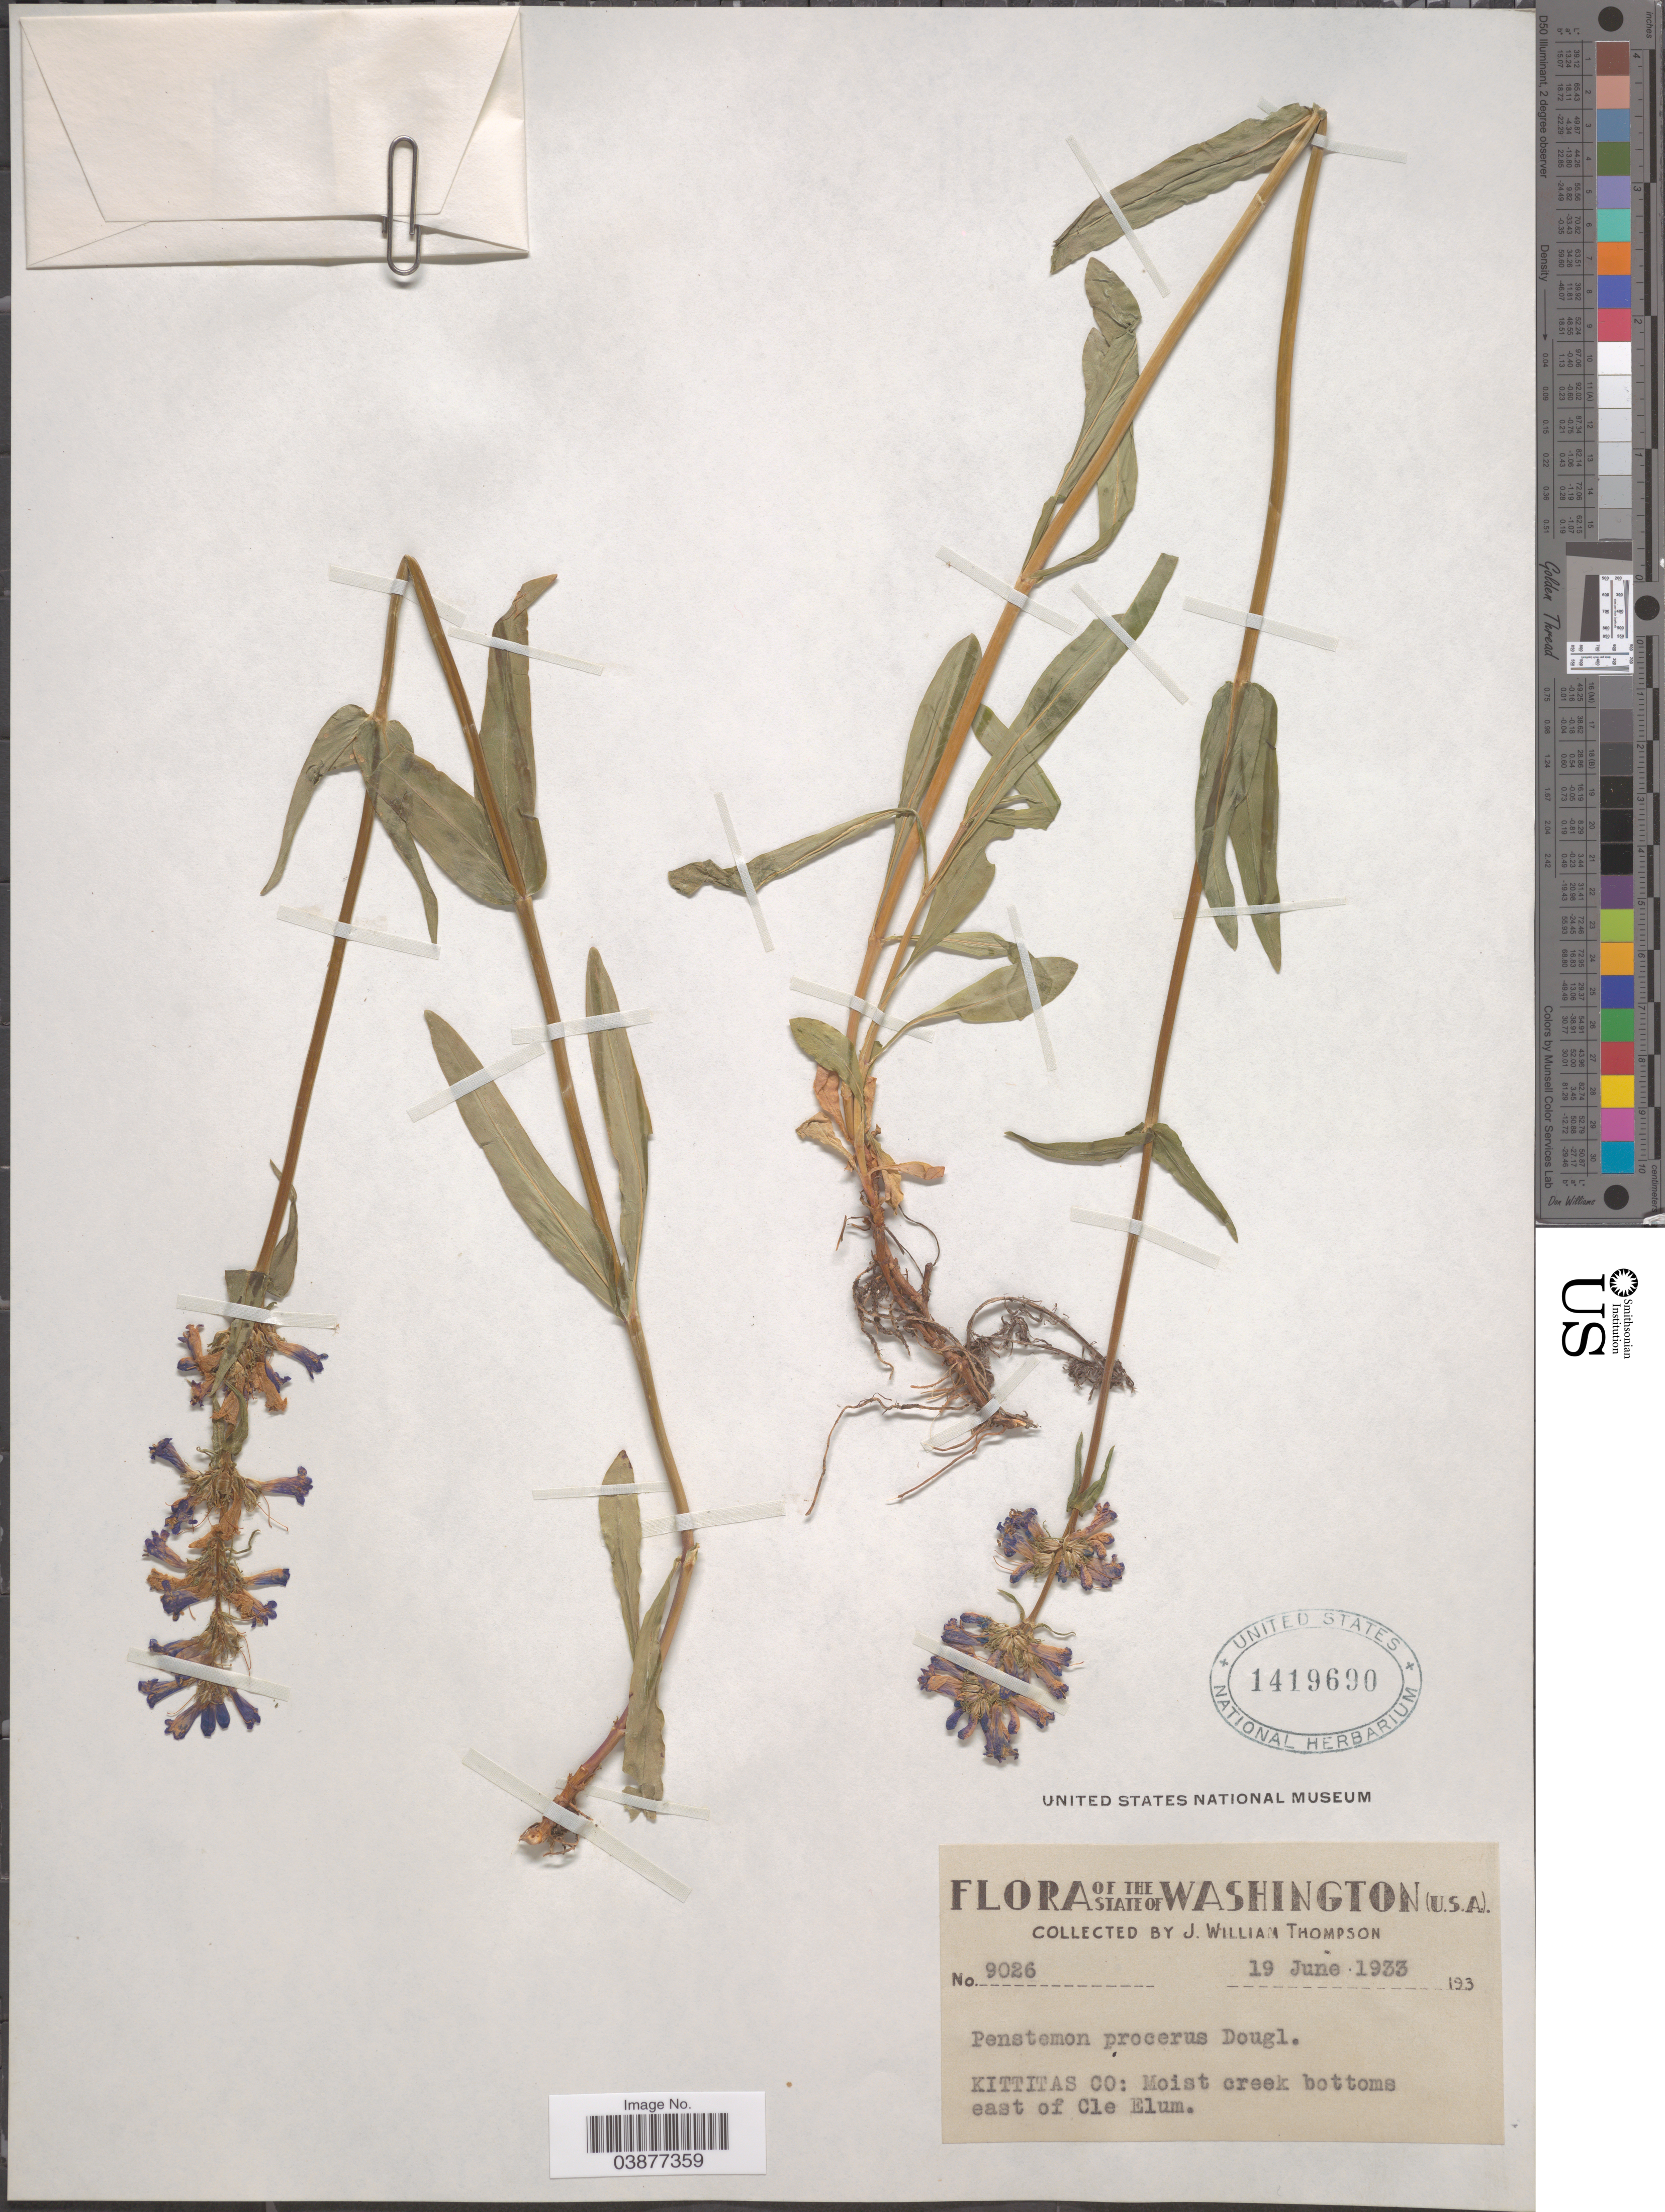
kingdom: Plantae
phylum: Tracheophyta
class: Magnoliopsida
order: Lamiales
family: Plantaginaceae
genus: Penstemon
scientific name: Penstemon productus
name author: Greene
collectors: J. W. Thompson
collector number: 9026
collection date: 1933-06-19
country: United States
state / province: Washington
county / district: Kittitas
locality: Kittitas Co: Moist creek bottoms east of Cle Elum.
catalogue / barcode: US 1419690